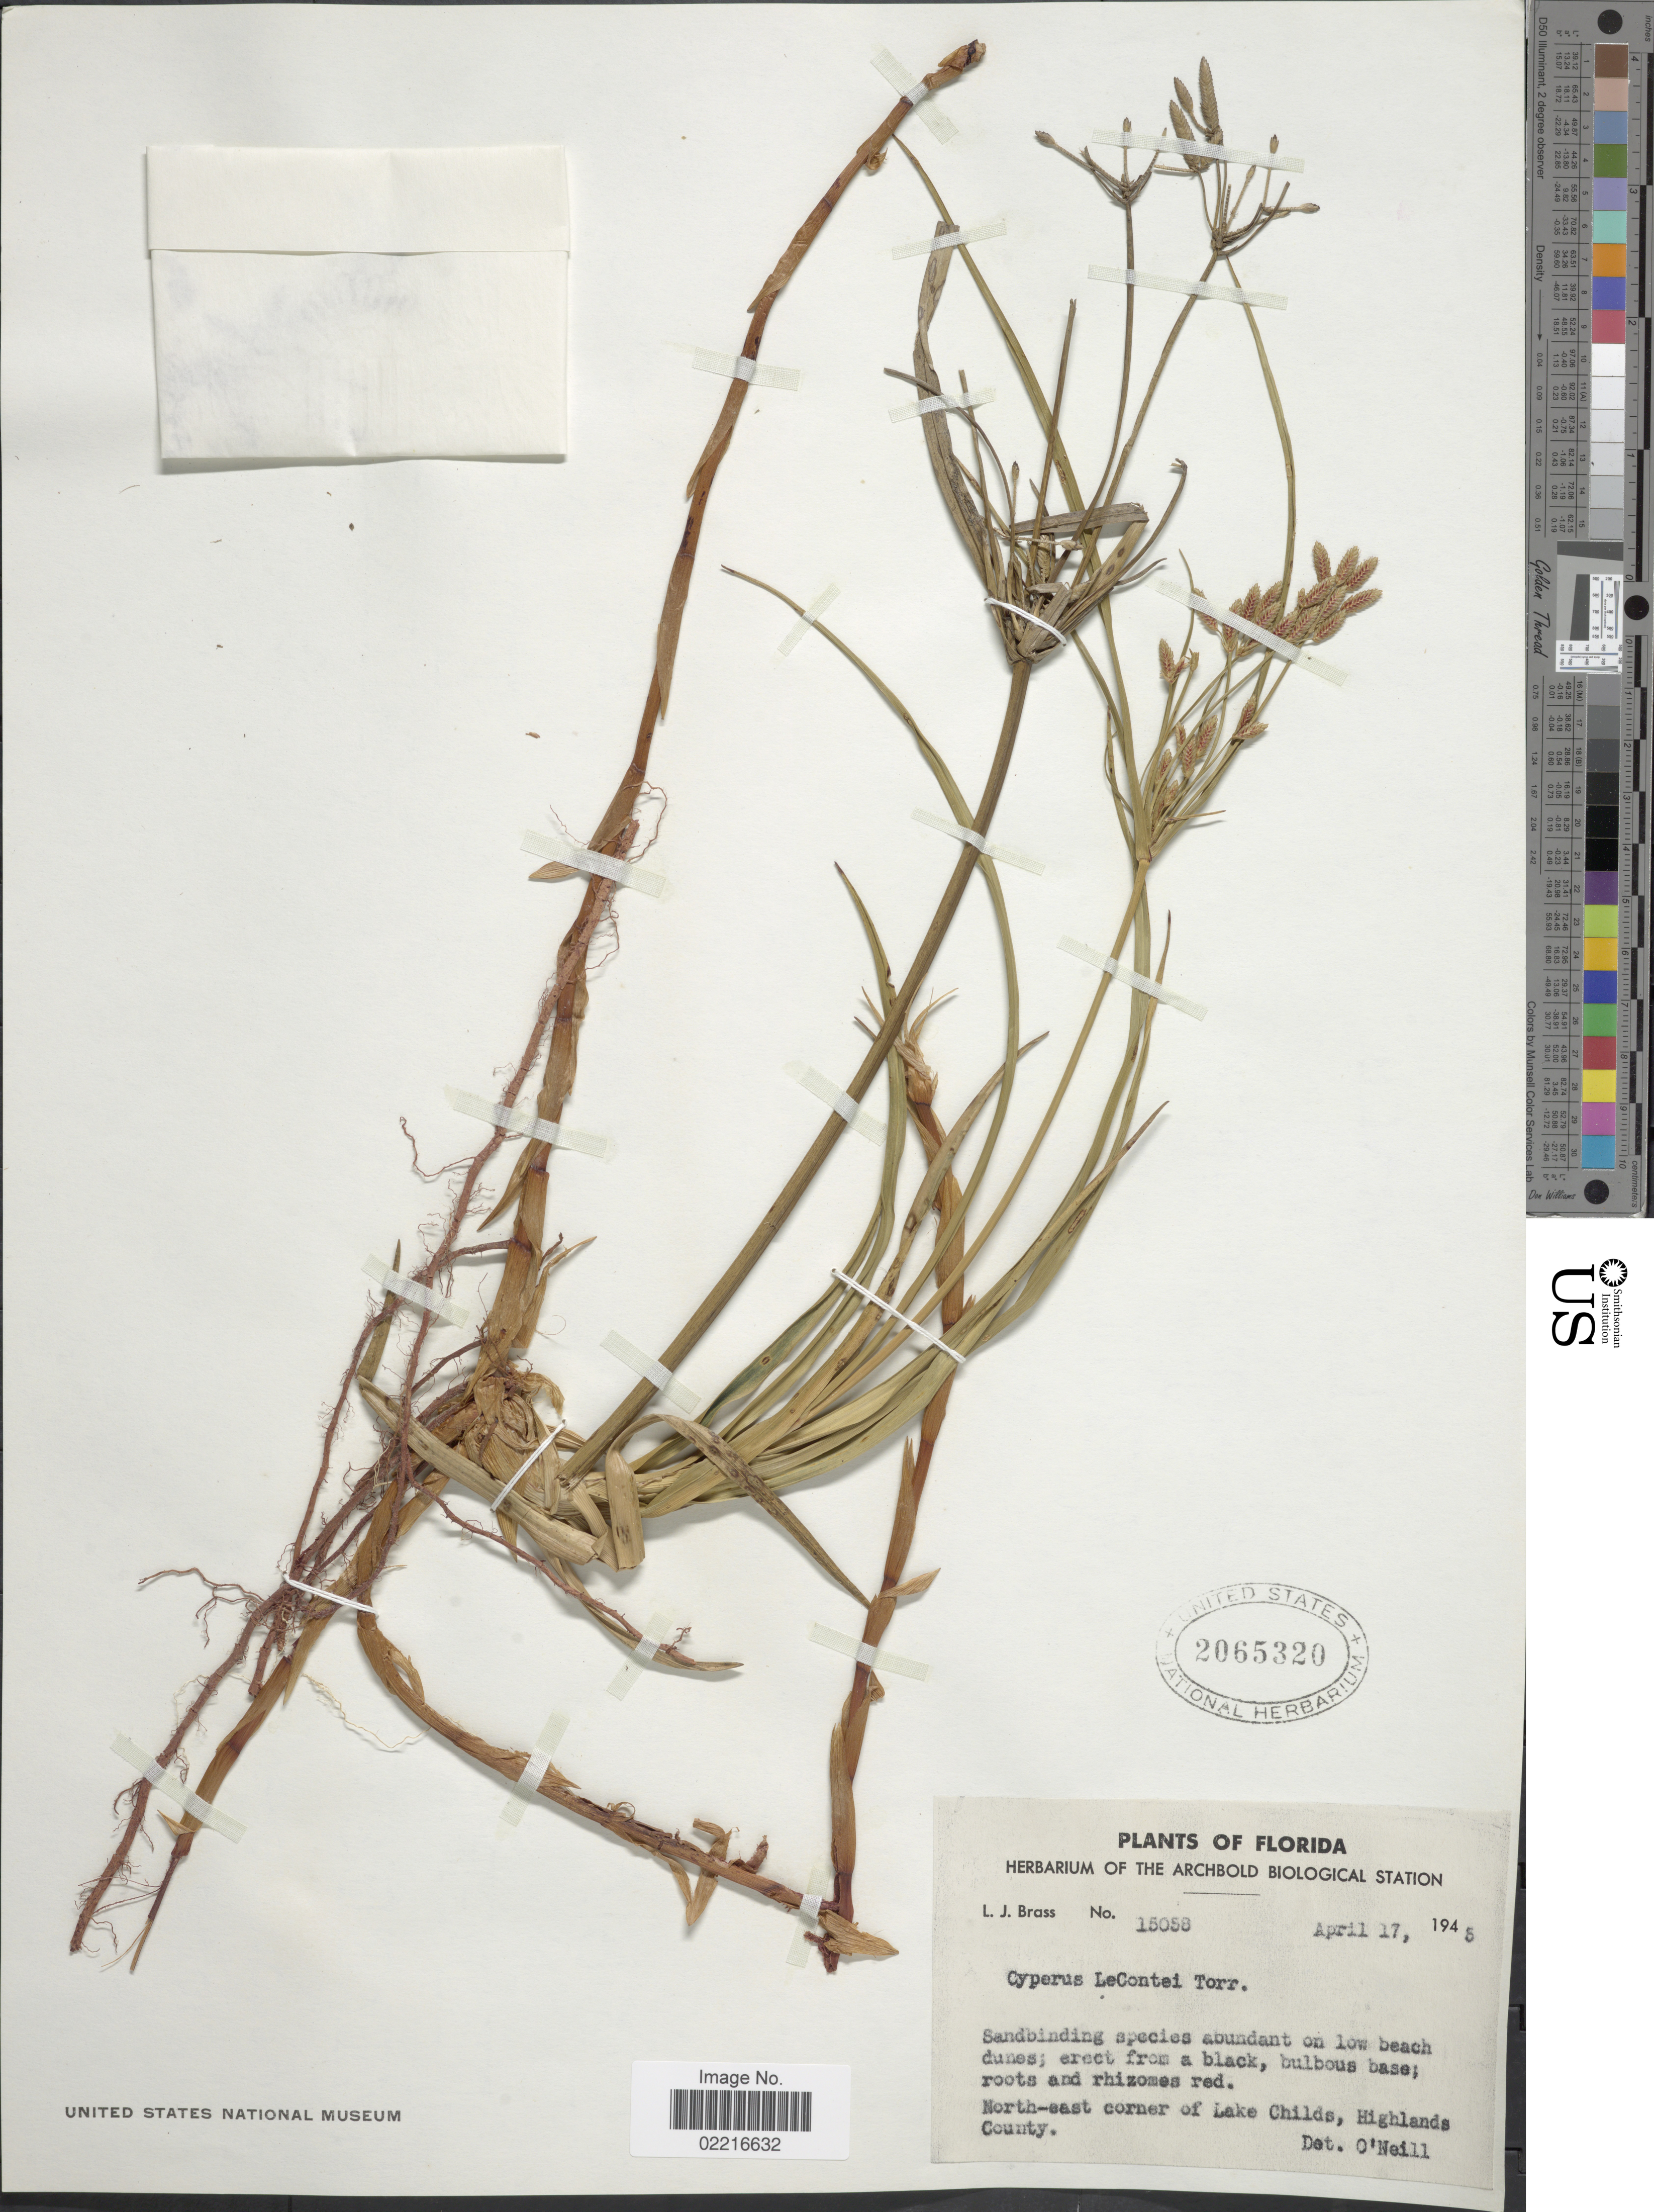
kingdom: Plantae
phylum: Tracheophyta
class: Liliopsida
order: Poales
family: Cyperaceae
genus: Cyperus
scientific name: Cyperus lecontei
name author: Torr. ex Steud.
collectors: L. J. Brass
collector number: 15058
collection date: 1945-04-17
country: United States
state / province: Florida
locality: North-east corner of Lake Childs, Highlands County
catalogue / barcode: US 2065320